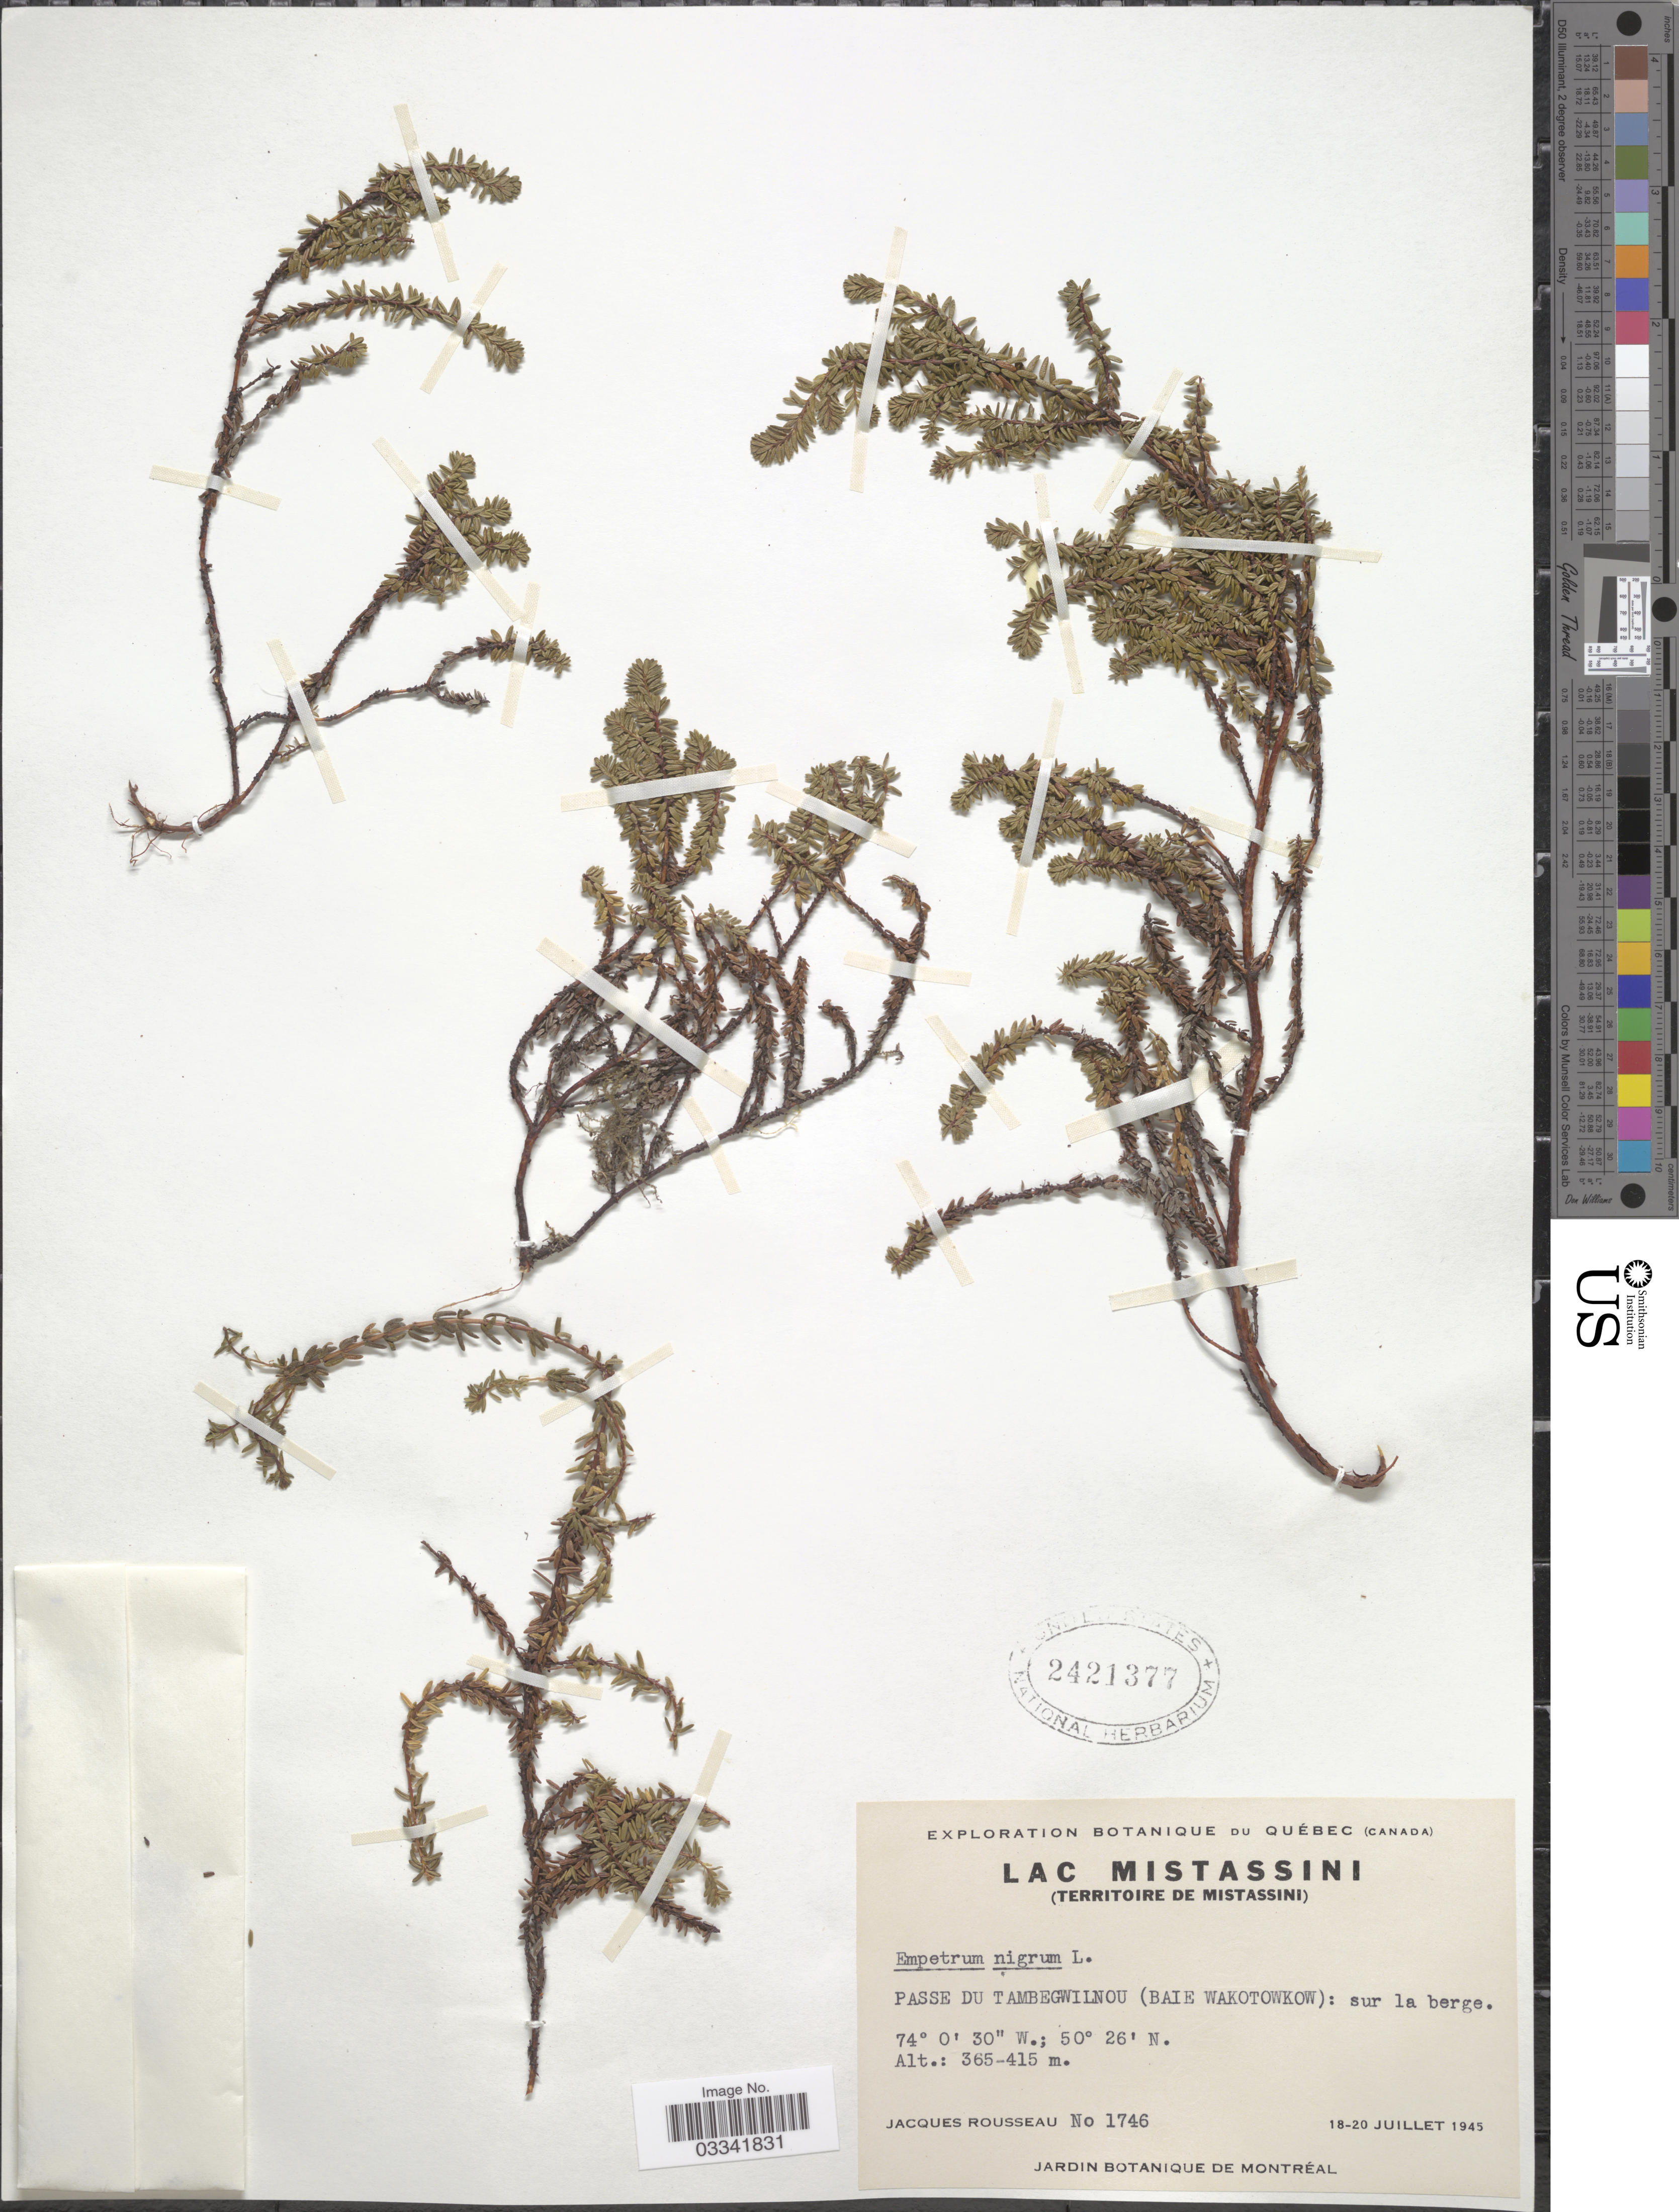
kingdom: Plantae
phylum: Tracheophyta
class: Magnoliopsida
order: Ericales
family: Ericaceae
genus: Empetrum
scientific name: Empetrum nigrum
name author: L.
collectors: J. Rousseau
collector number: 1746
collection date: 1945-07-18/1945-07-20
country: Canada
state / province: Quebec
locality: Lac Mistassini (Territoire de Mistassini). Passe du Tambegwilnou (Bale Wakotowkow).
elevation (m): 365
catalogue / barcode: US 2421377